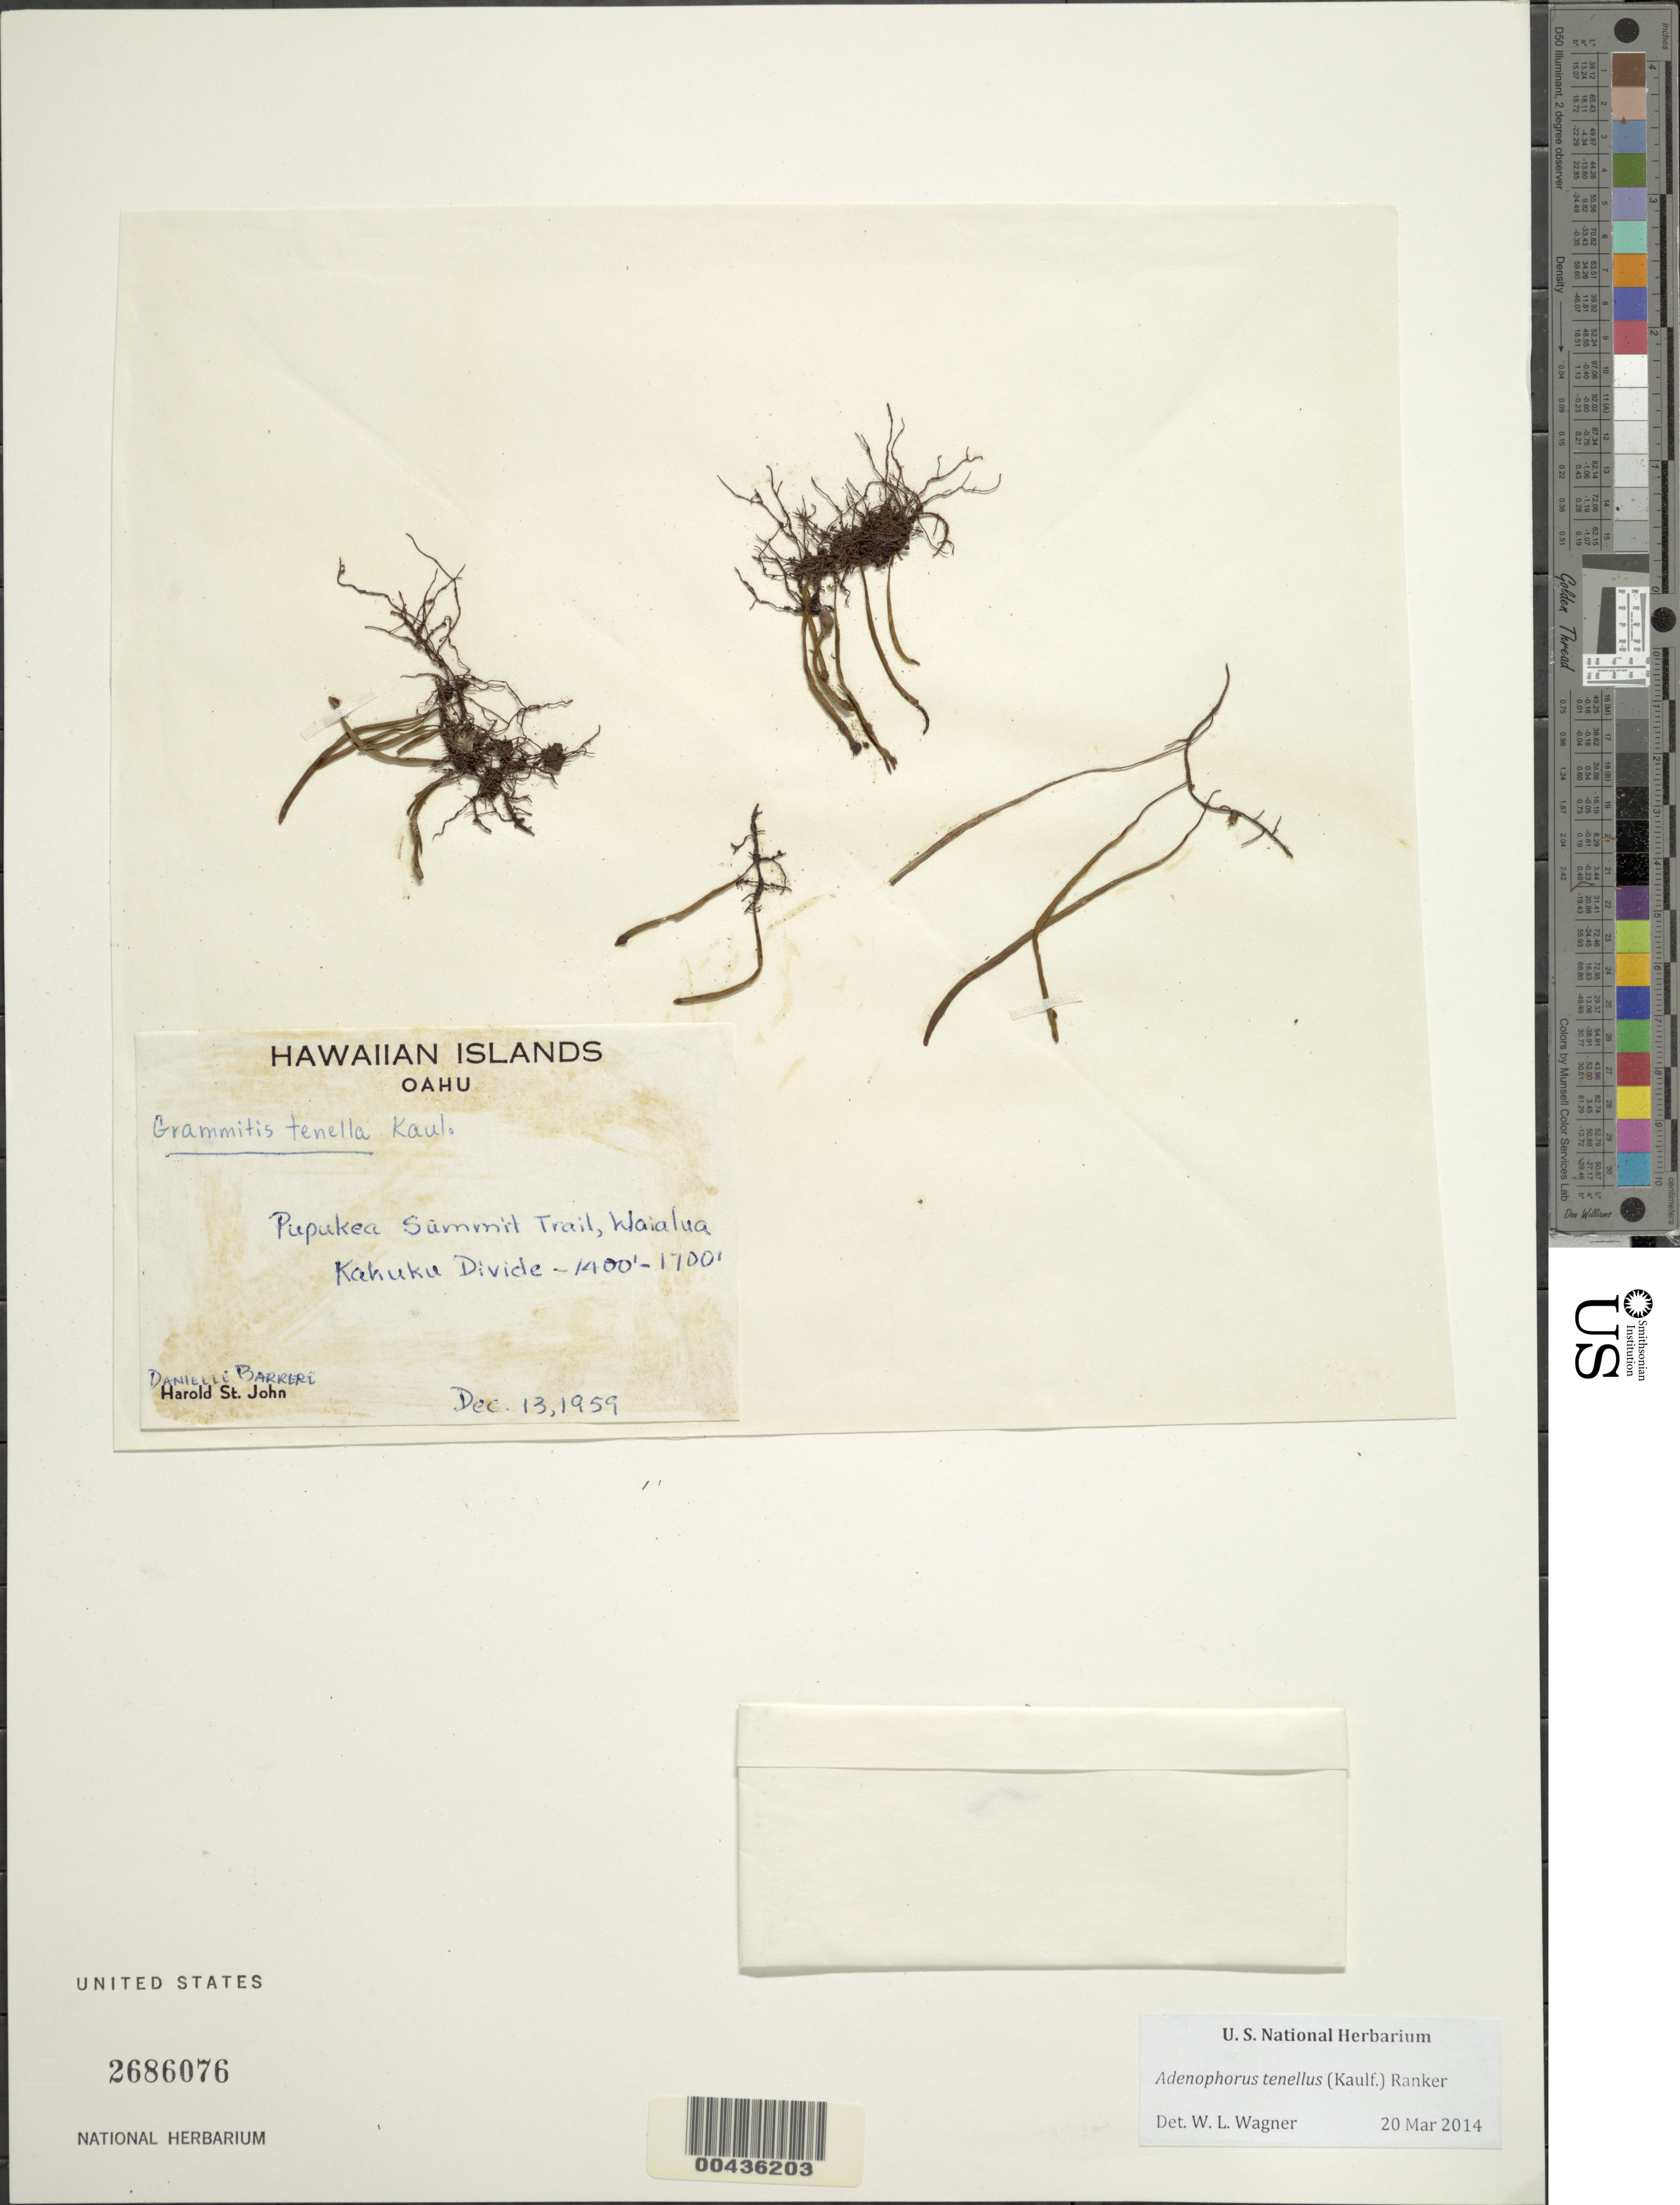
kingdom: Plantae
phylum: Tracheophyta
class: Polypodiopsida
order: Polypodiales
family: Polypodiaceae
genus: Adenophorus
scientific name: Adenophorus tenellus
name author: (Kaulf.) Ranker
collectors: H. St. John & D. Barrere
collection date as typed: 13 Dec 1959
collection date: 1959-12-13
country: United States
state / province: Hawaii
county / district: Honolulu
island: Oahu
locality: Pupukea Summit Trail, Waialua, Kahuku Divide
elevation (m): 427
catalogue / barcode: US 2686076